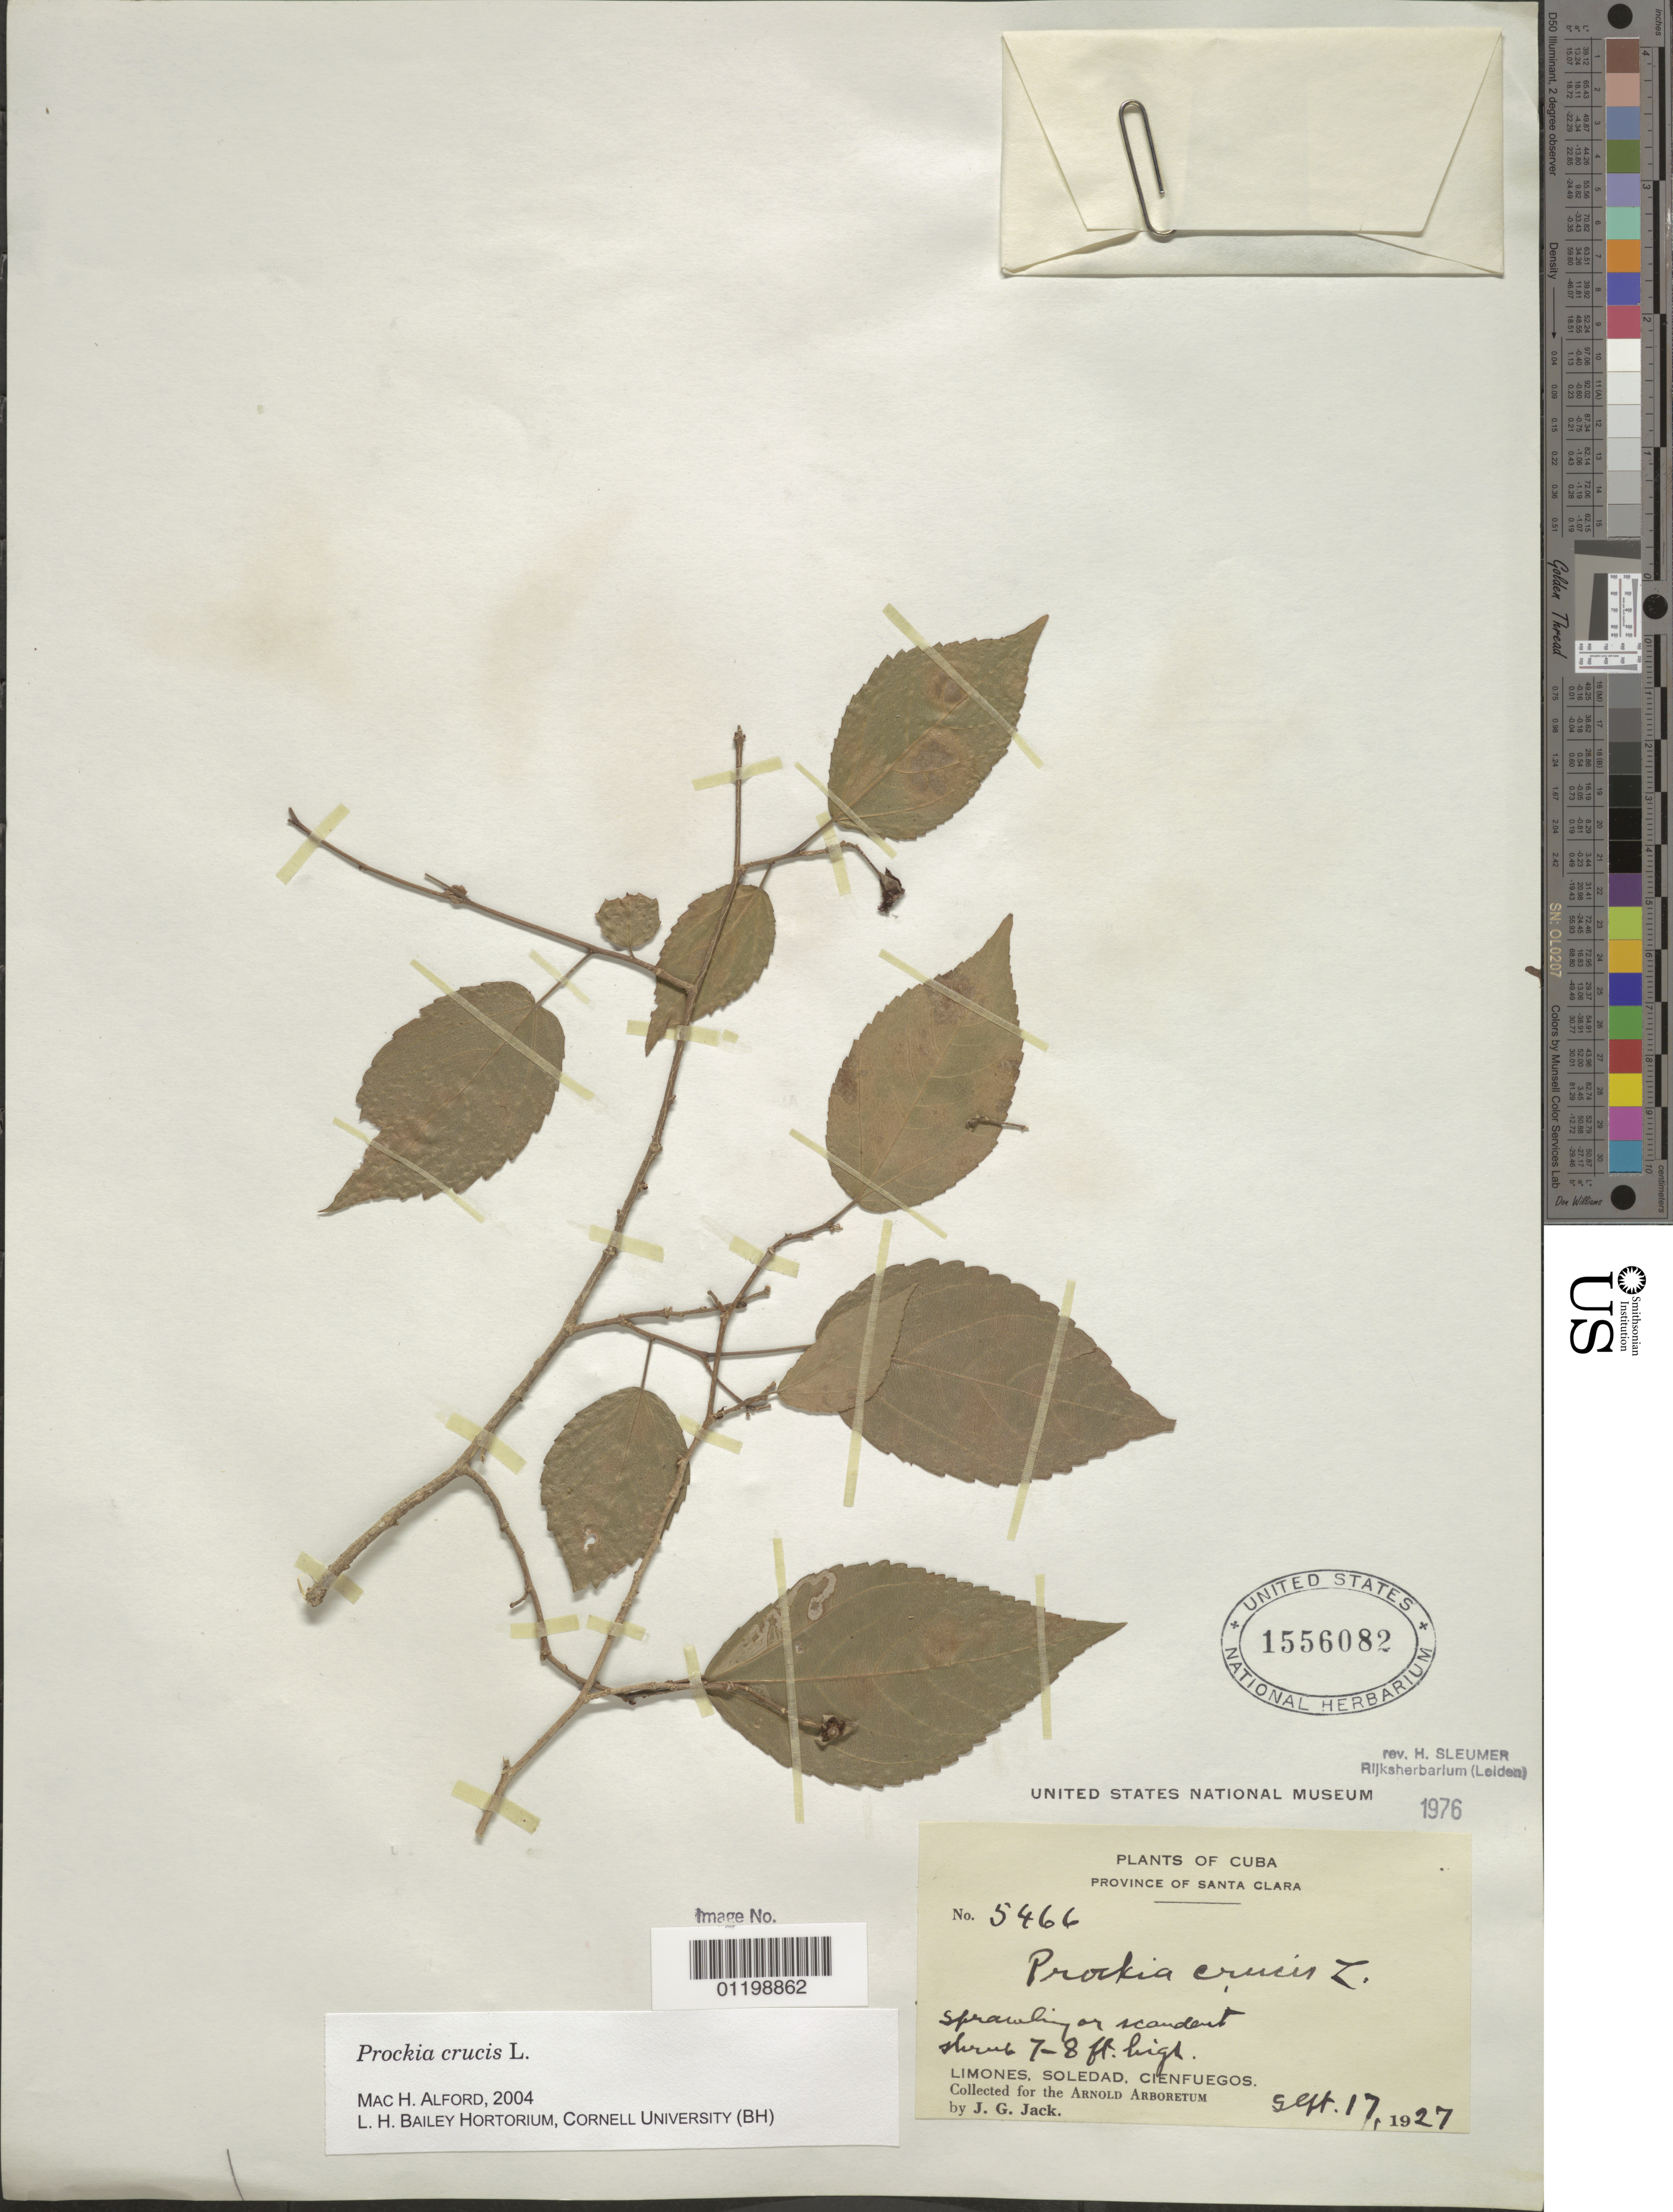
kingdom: Plantae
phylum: Tracheophyta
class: Magnoliopsida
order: Malpighiales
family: Salicaceae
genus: Prockia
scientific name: Prockia crucis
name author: P. Browne ex L.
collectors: J. G. Jack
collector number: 5466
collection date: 1927-09-17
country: Cuba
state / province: Cienfuegos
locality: Limones, Soledad, Cienfuegos, Province of Santa Clara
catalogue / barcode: US 1556082